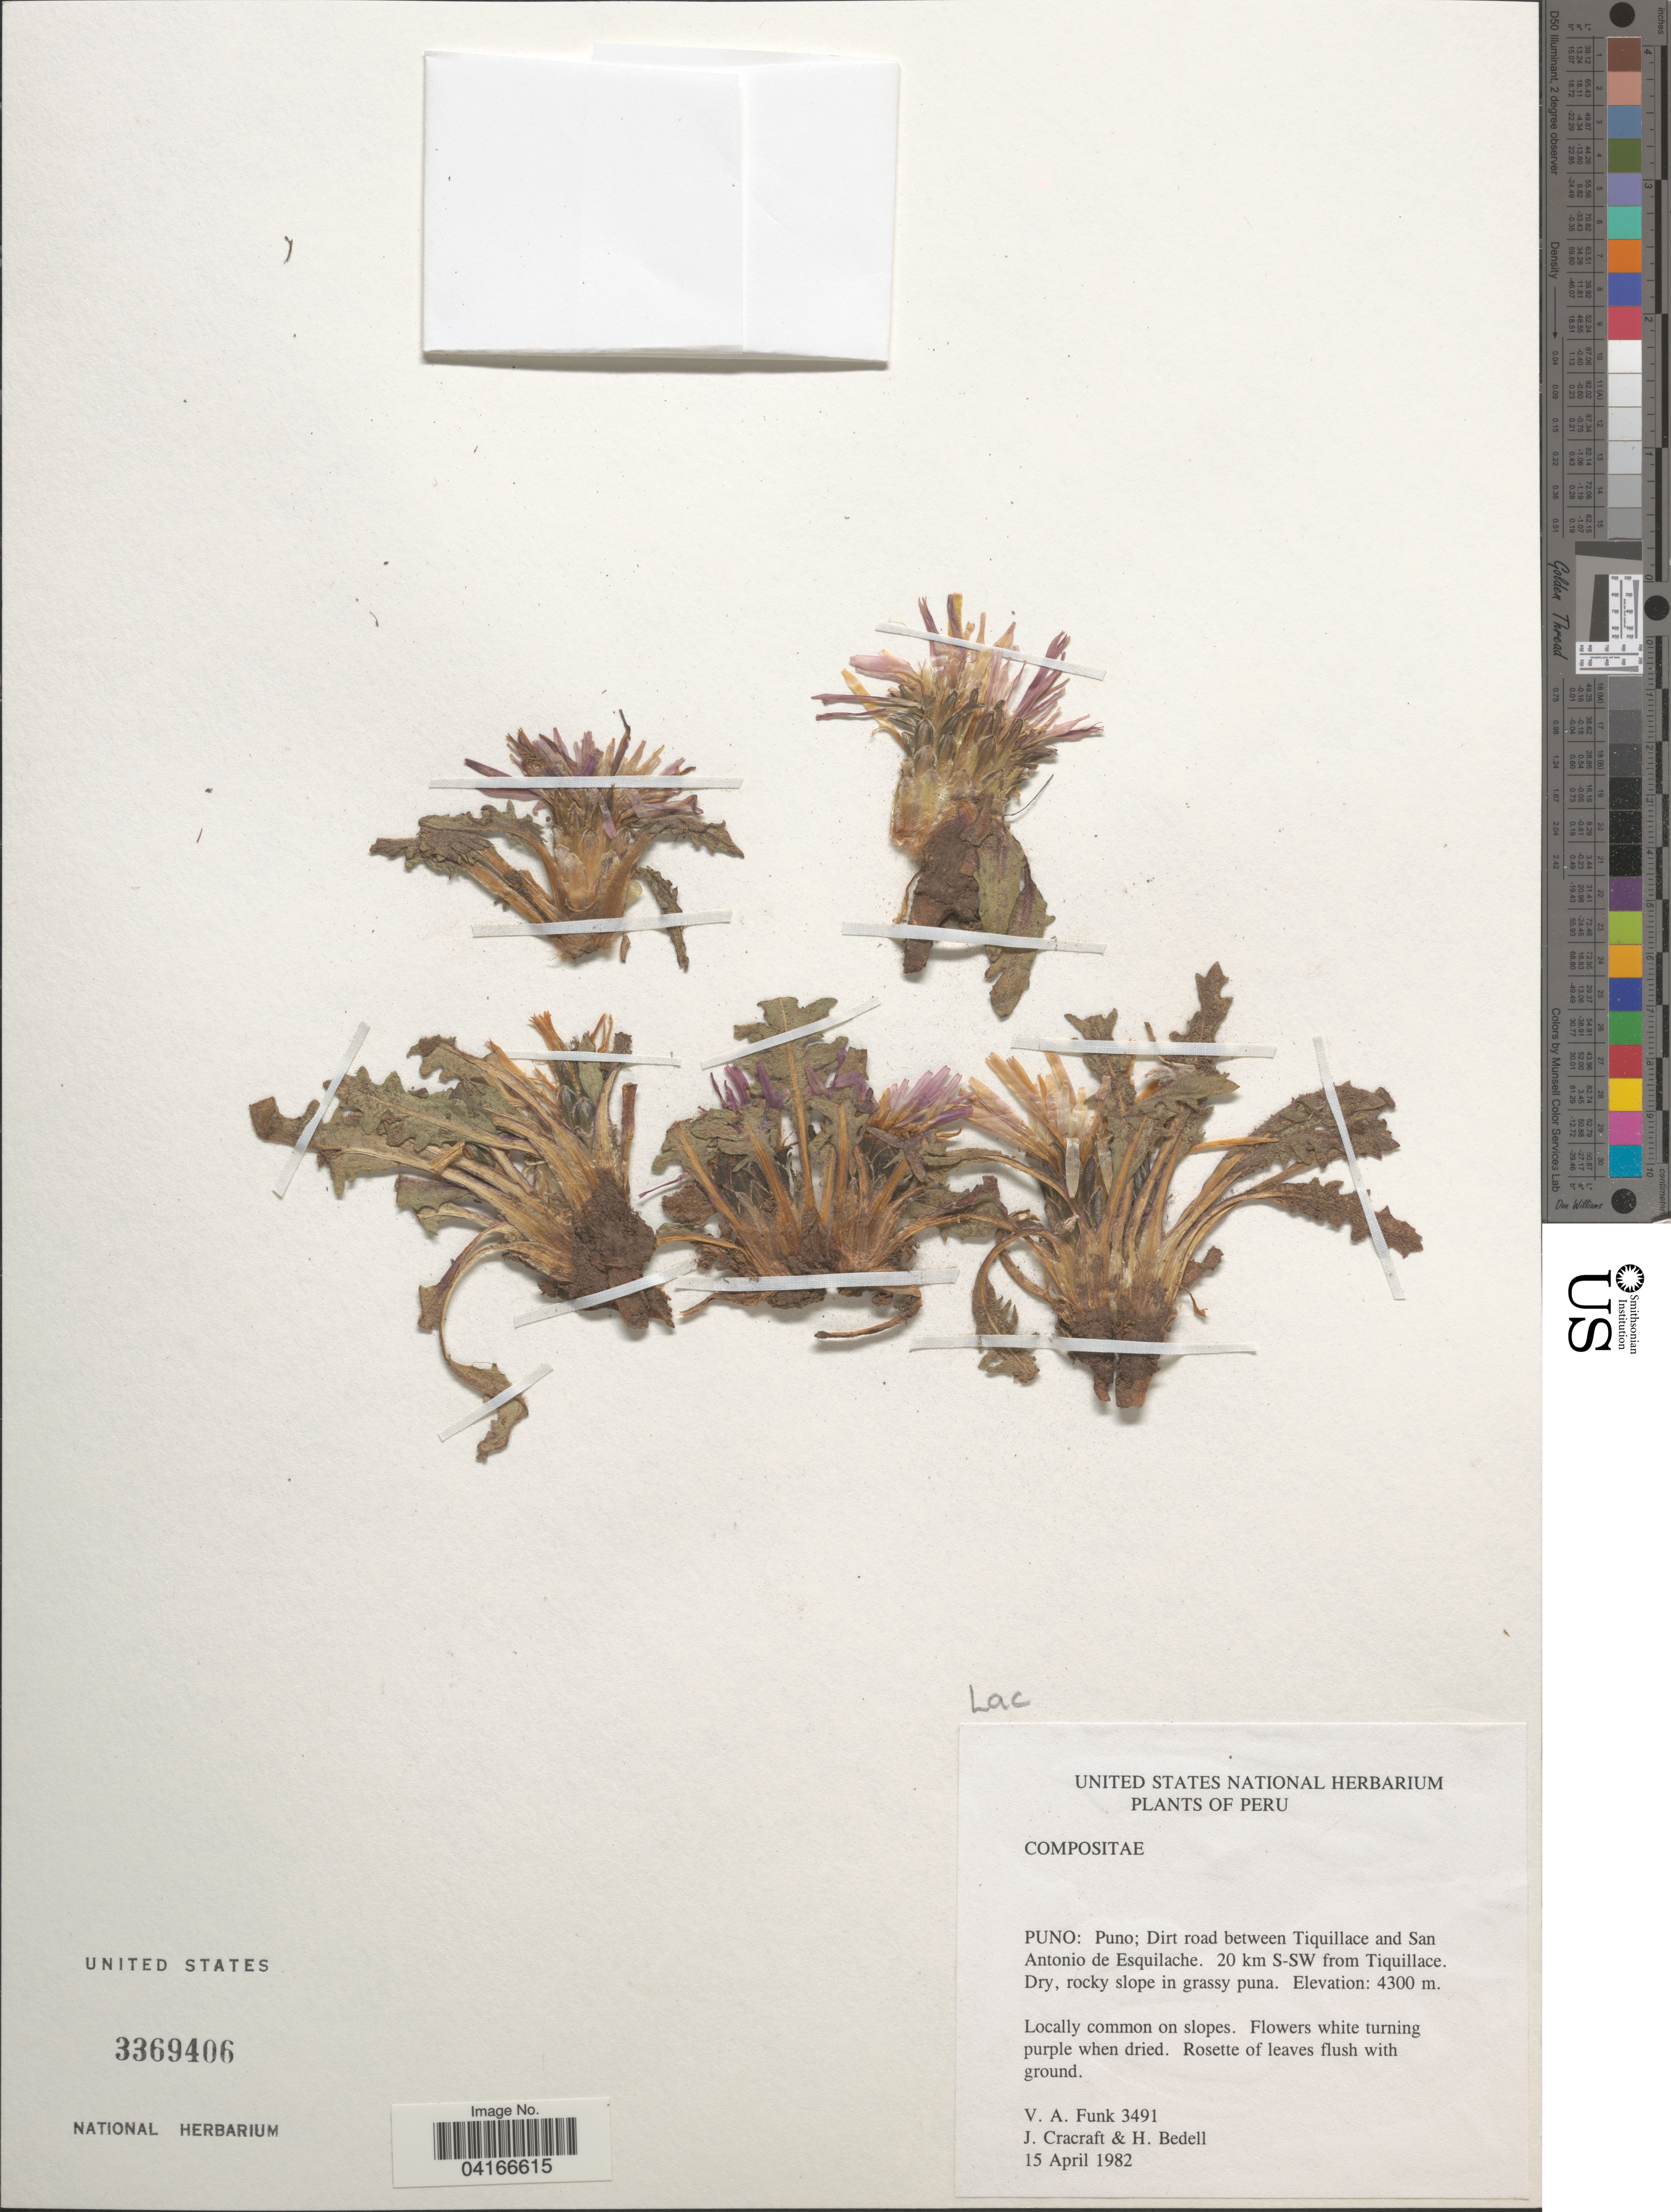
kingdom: Plantae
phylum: Tracheophyta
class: Magnoliopsida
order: Asterales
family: Asteraceae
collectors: V. Funk, J. L. Cracraft & H. Bedell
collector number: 3491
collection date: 1982-04-15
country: Peru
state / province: Puno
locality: Puno: Puno; Dirt road between Tiquillace and San Antonio de Esquilache. 20 km S-SW from Tiquillace.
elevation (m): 4300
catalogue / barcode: US 3369406